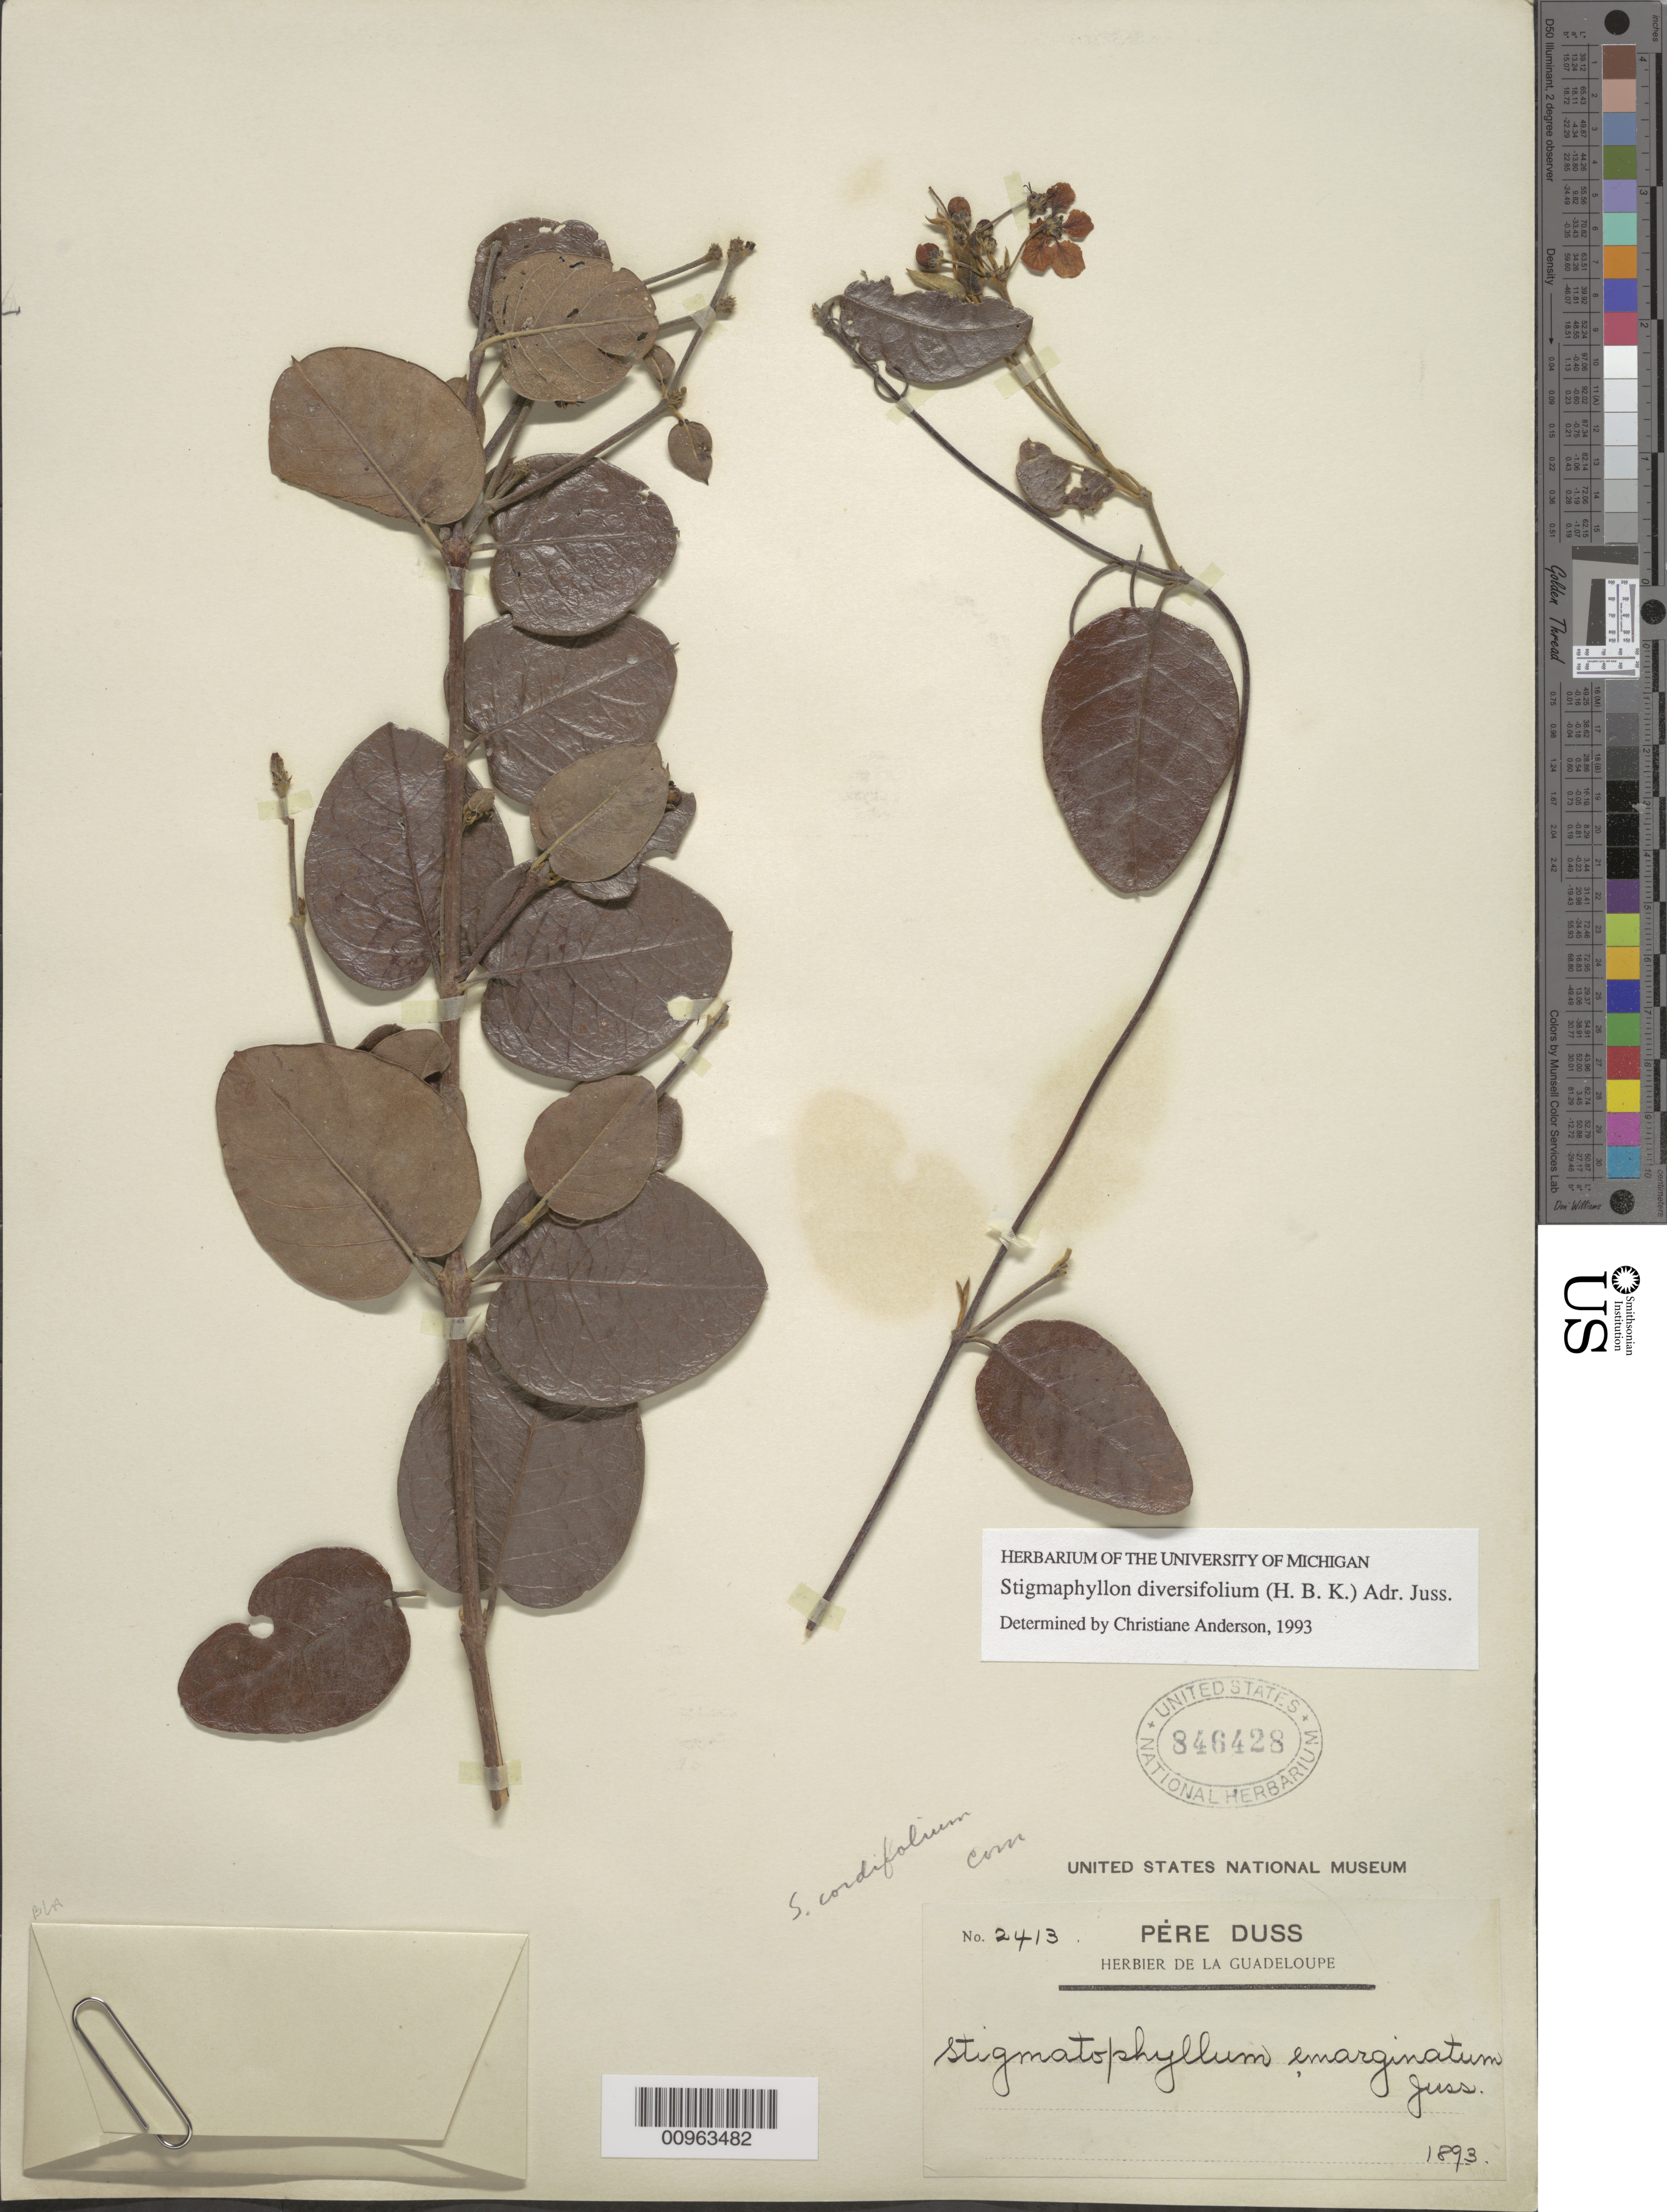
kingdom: Plantae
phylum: Tracheophyta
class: Magnoliopsida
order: Malpighiales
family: Malpighiaceae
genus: Stigmaphyllon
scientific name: Stigmaphyllon diversifolium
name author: (Kunth) A. Juss.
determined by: Anderson, C.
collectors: Père Duss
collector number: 2413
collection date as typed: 1893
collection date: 1893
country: Guadeloupe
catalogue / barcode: US 846428